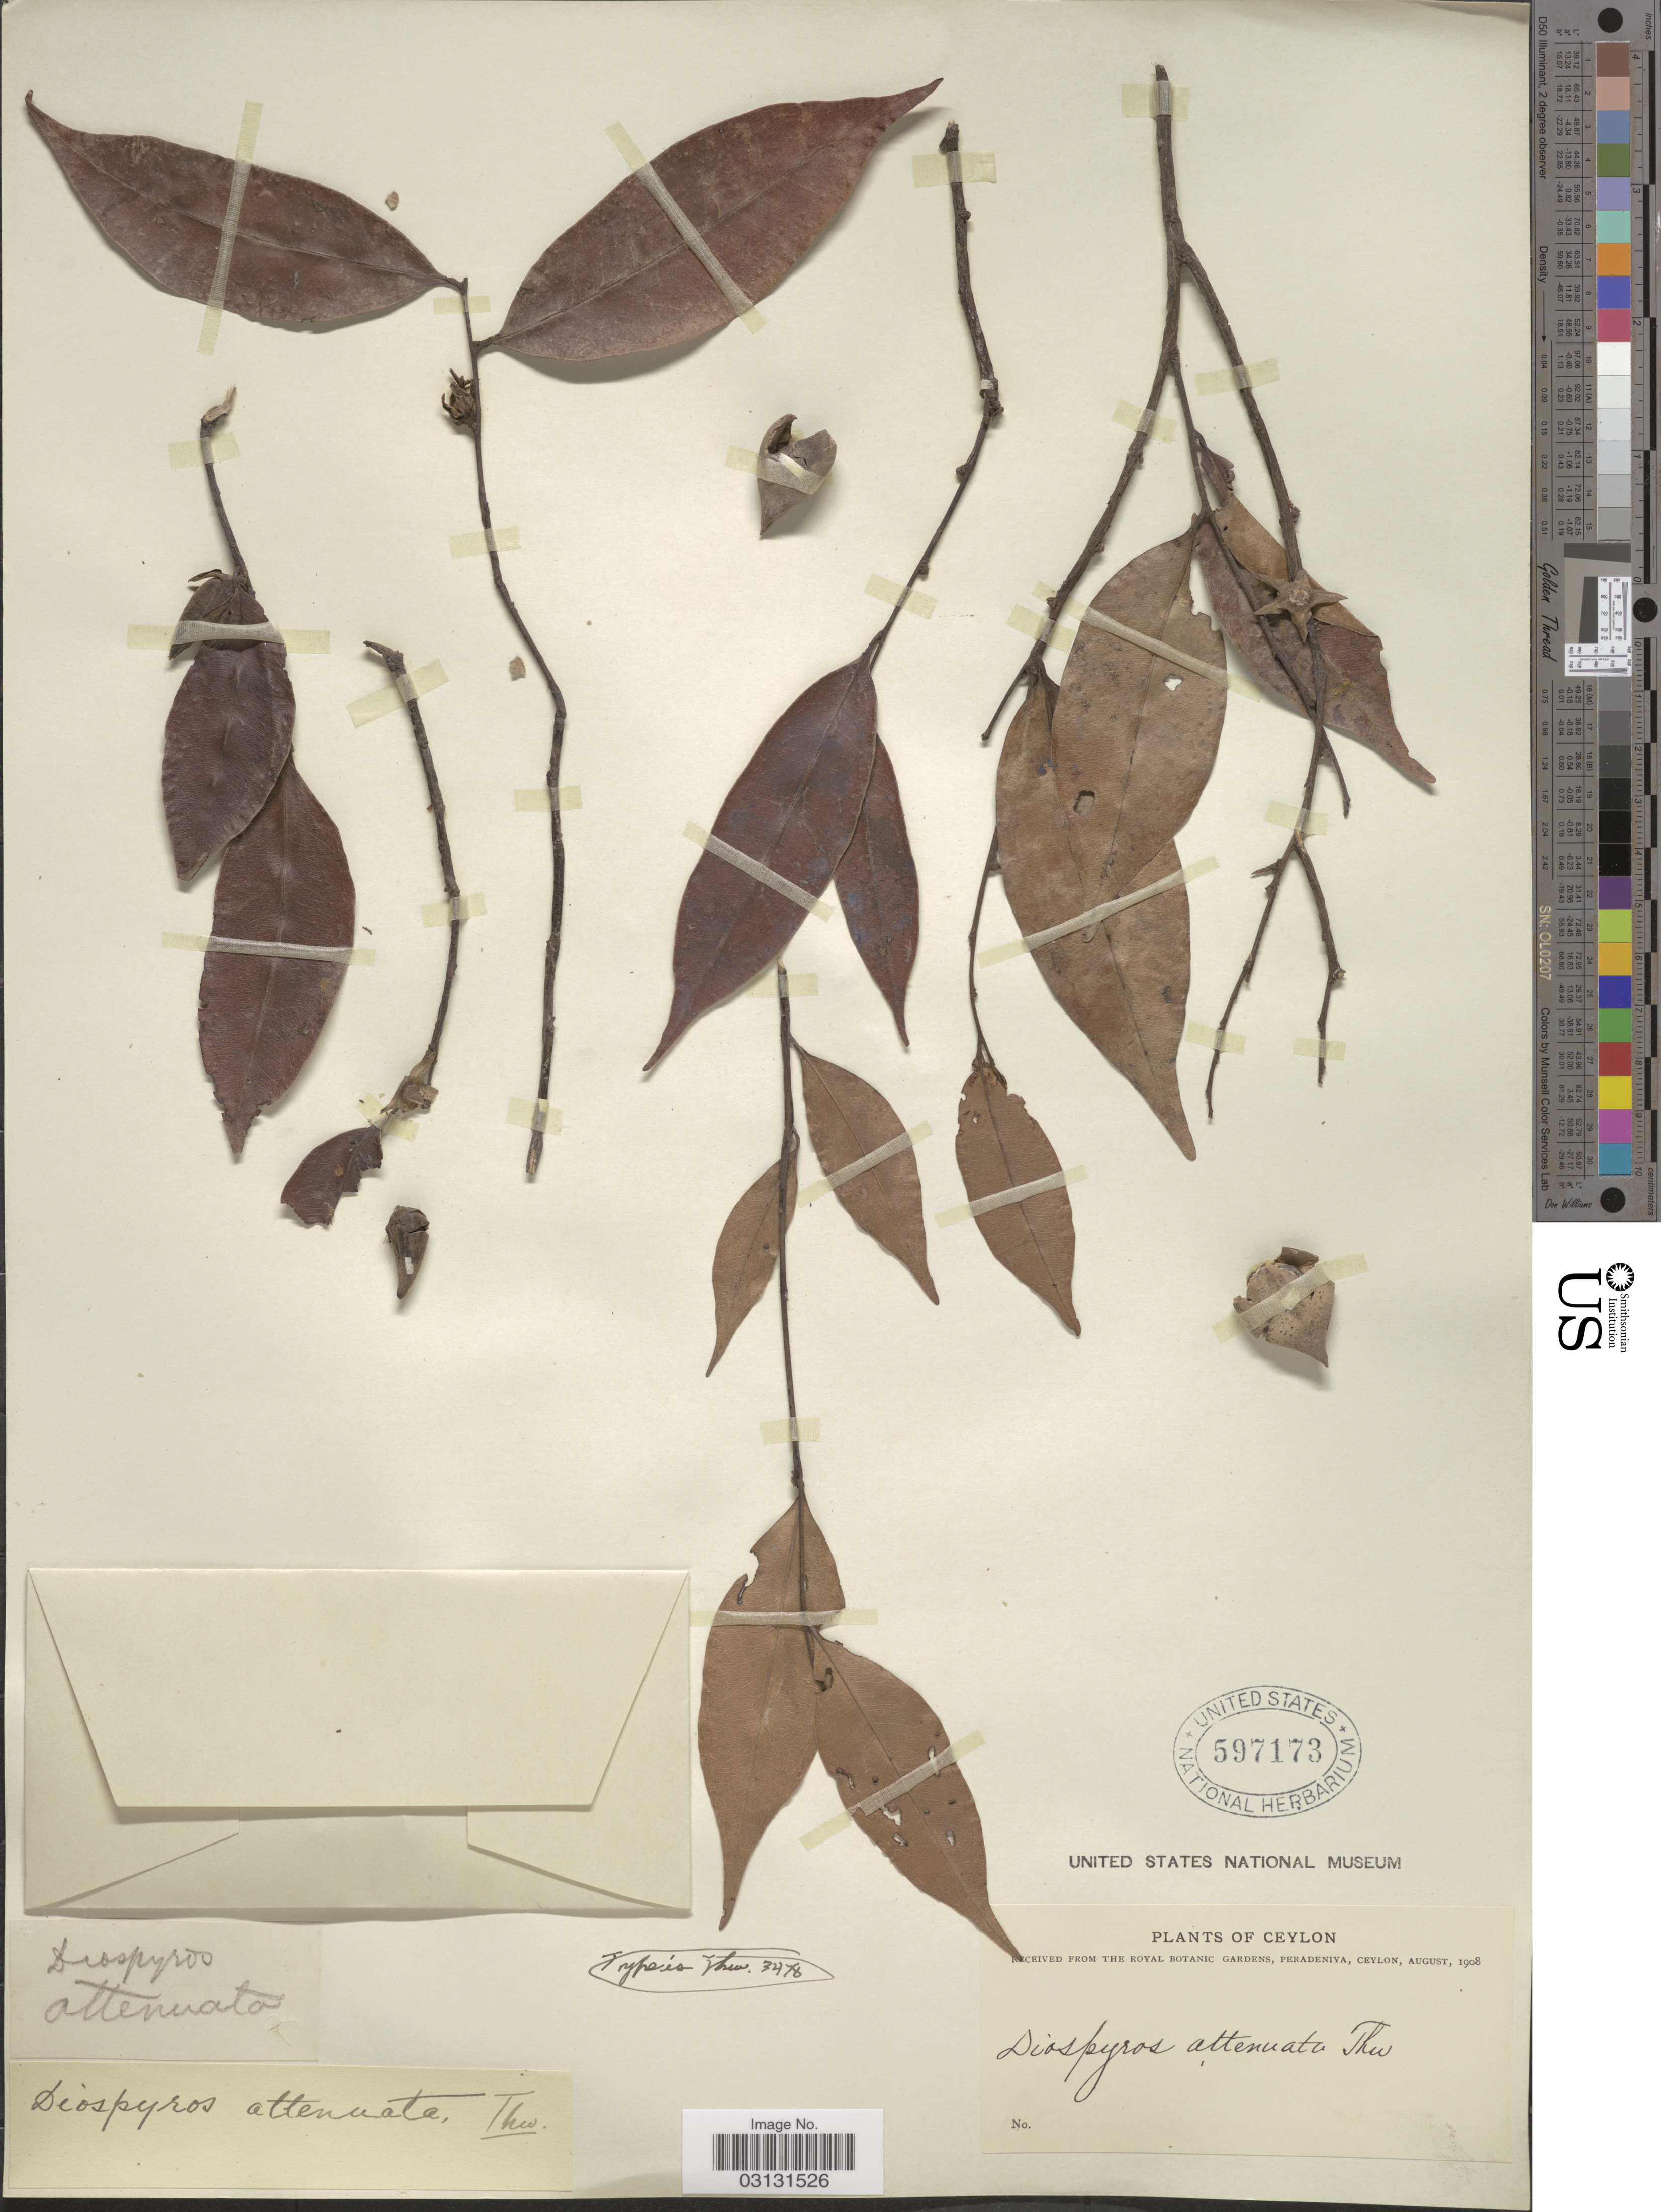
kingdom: Plantae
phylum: Tracheophyta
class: Magnoliopsida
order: Ericales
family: Ebenaceae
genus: Diospyros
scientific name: Diospyros attenuata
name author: Thwaites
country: Sri Lanka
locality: Ceylon.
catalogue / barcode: US 597173